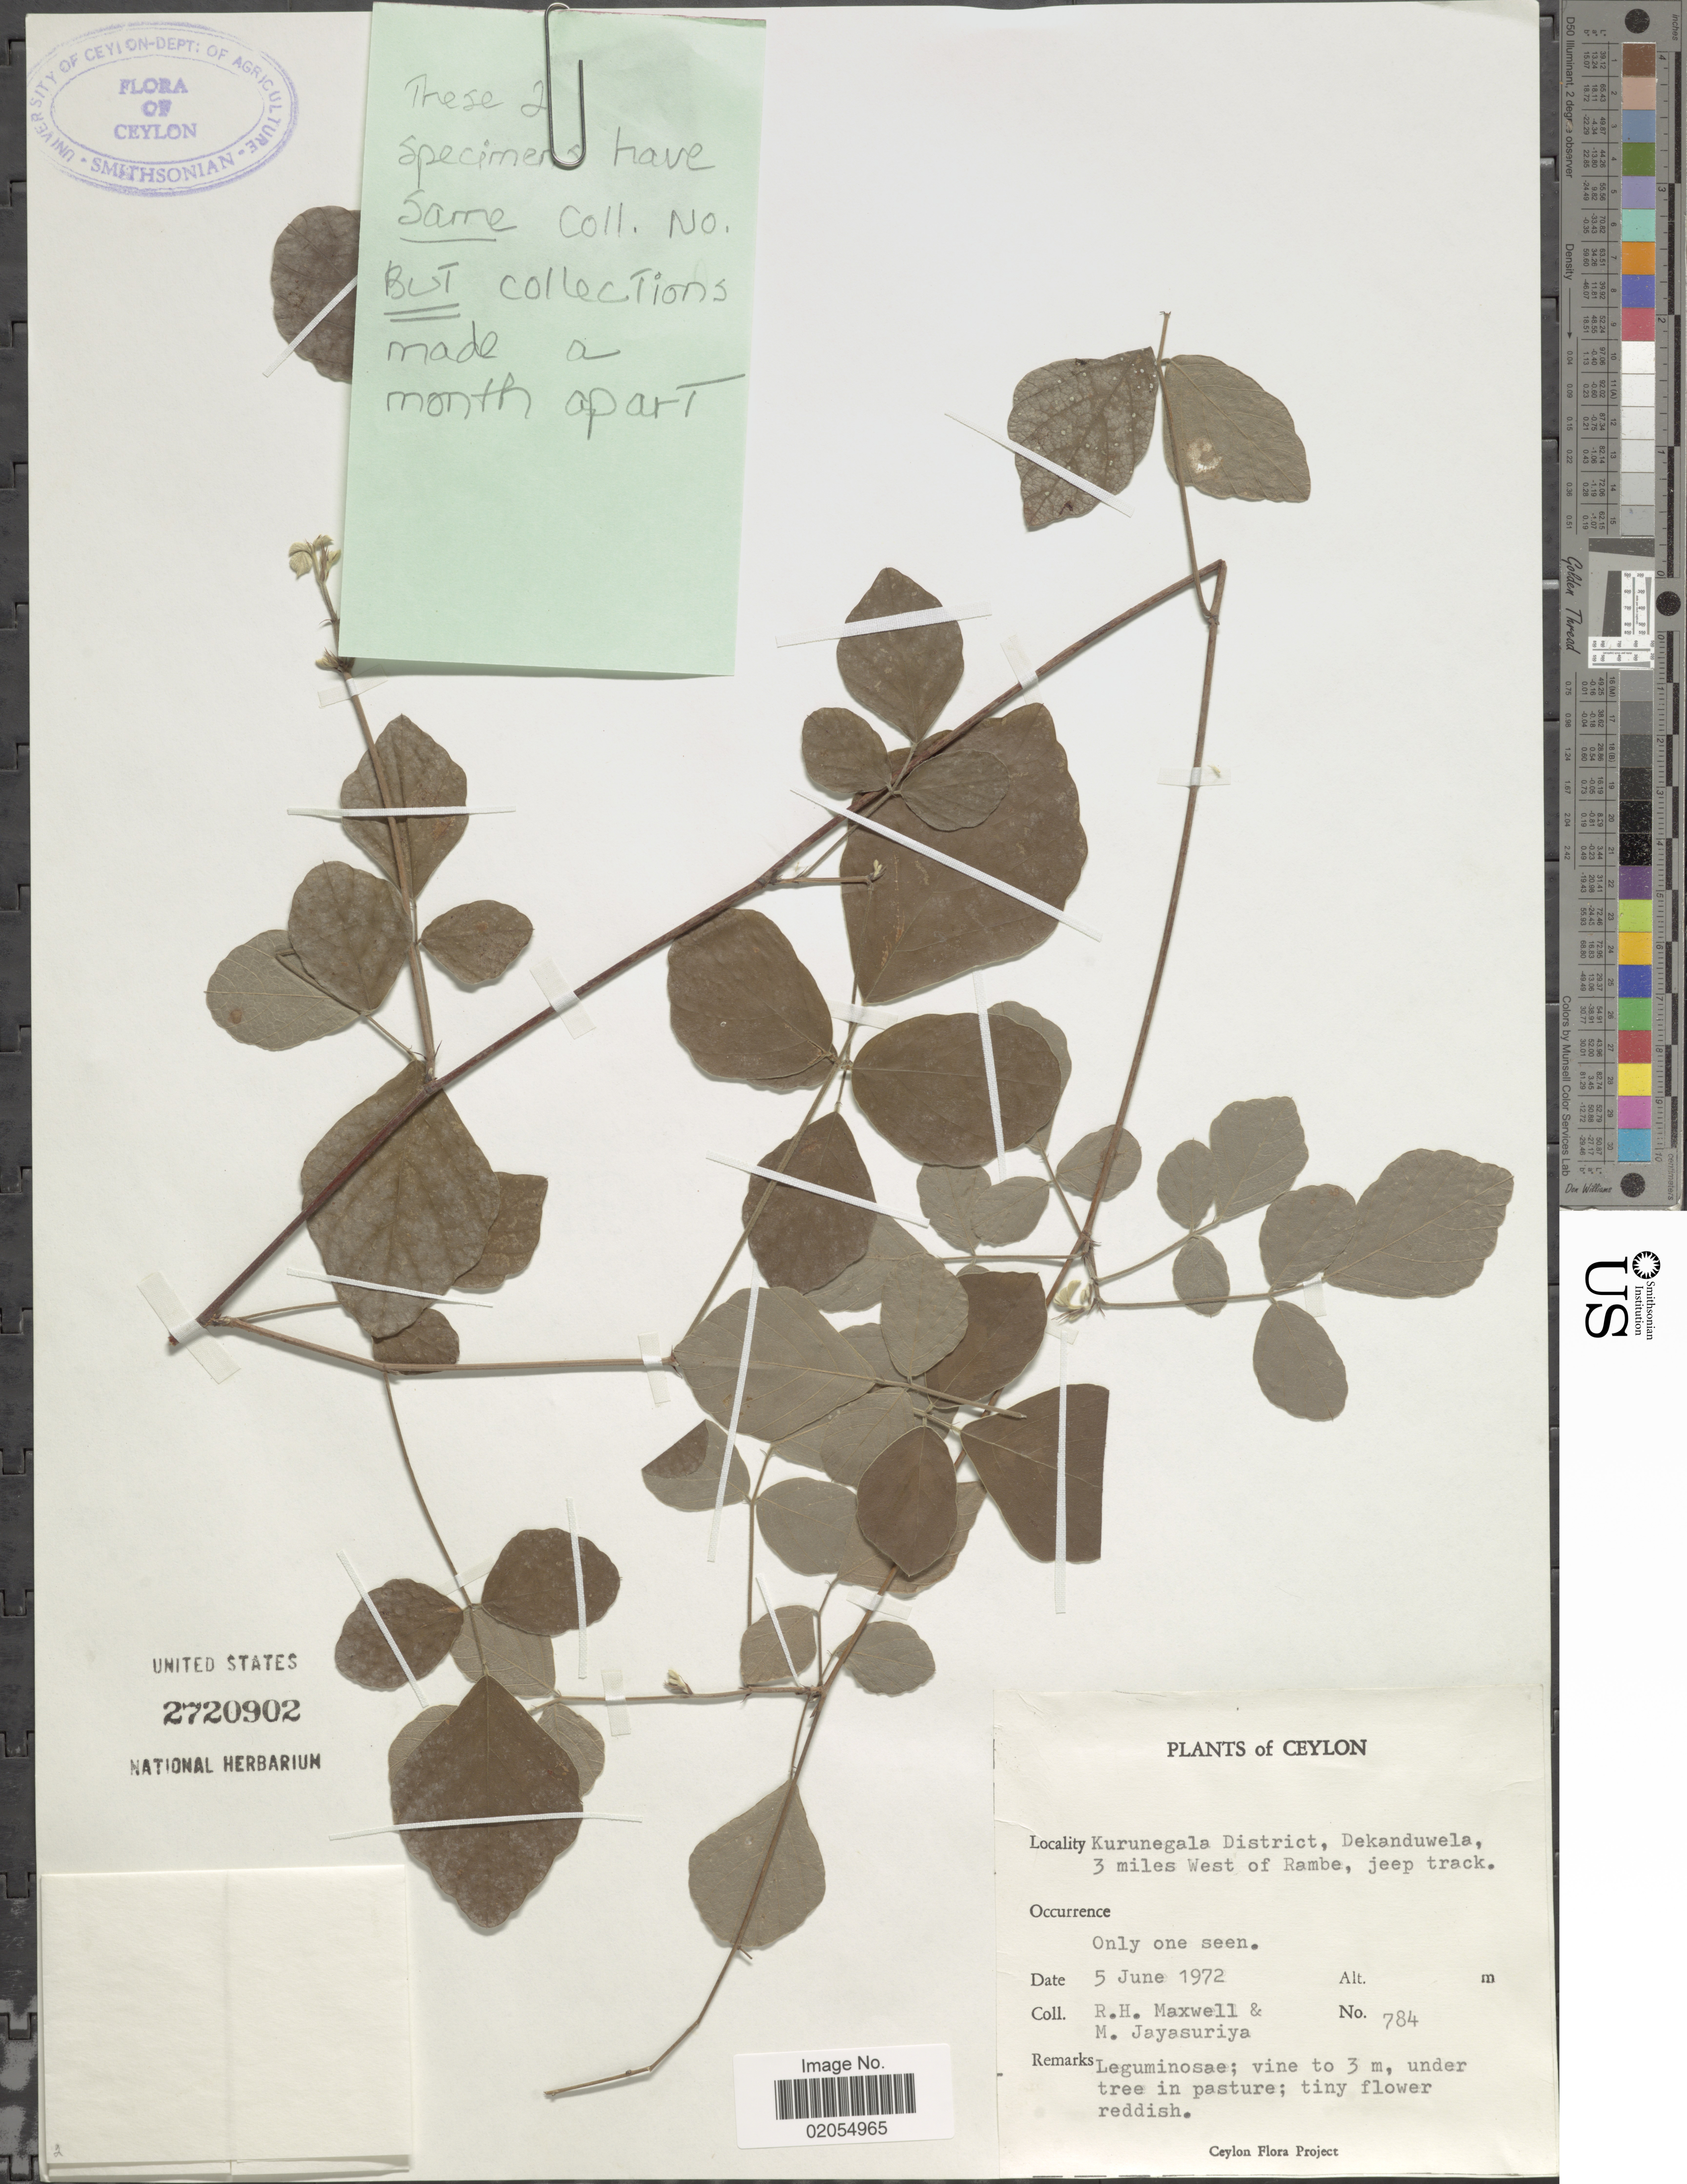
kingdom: Plantae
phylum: Tracheophyta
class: Magnoliopsida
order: Fabales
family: Fabaceae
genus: Desmodium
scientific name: Desmodium sp.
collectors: R. Maxwell & M. Jayasuriya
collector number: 784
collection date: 1972-07-05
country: Sri Lanka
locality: Kurunegala District, Dekanduwela, 3 miles West of Rambe, jeep track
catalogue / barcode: US 2720902